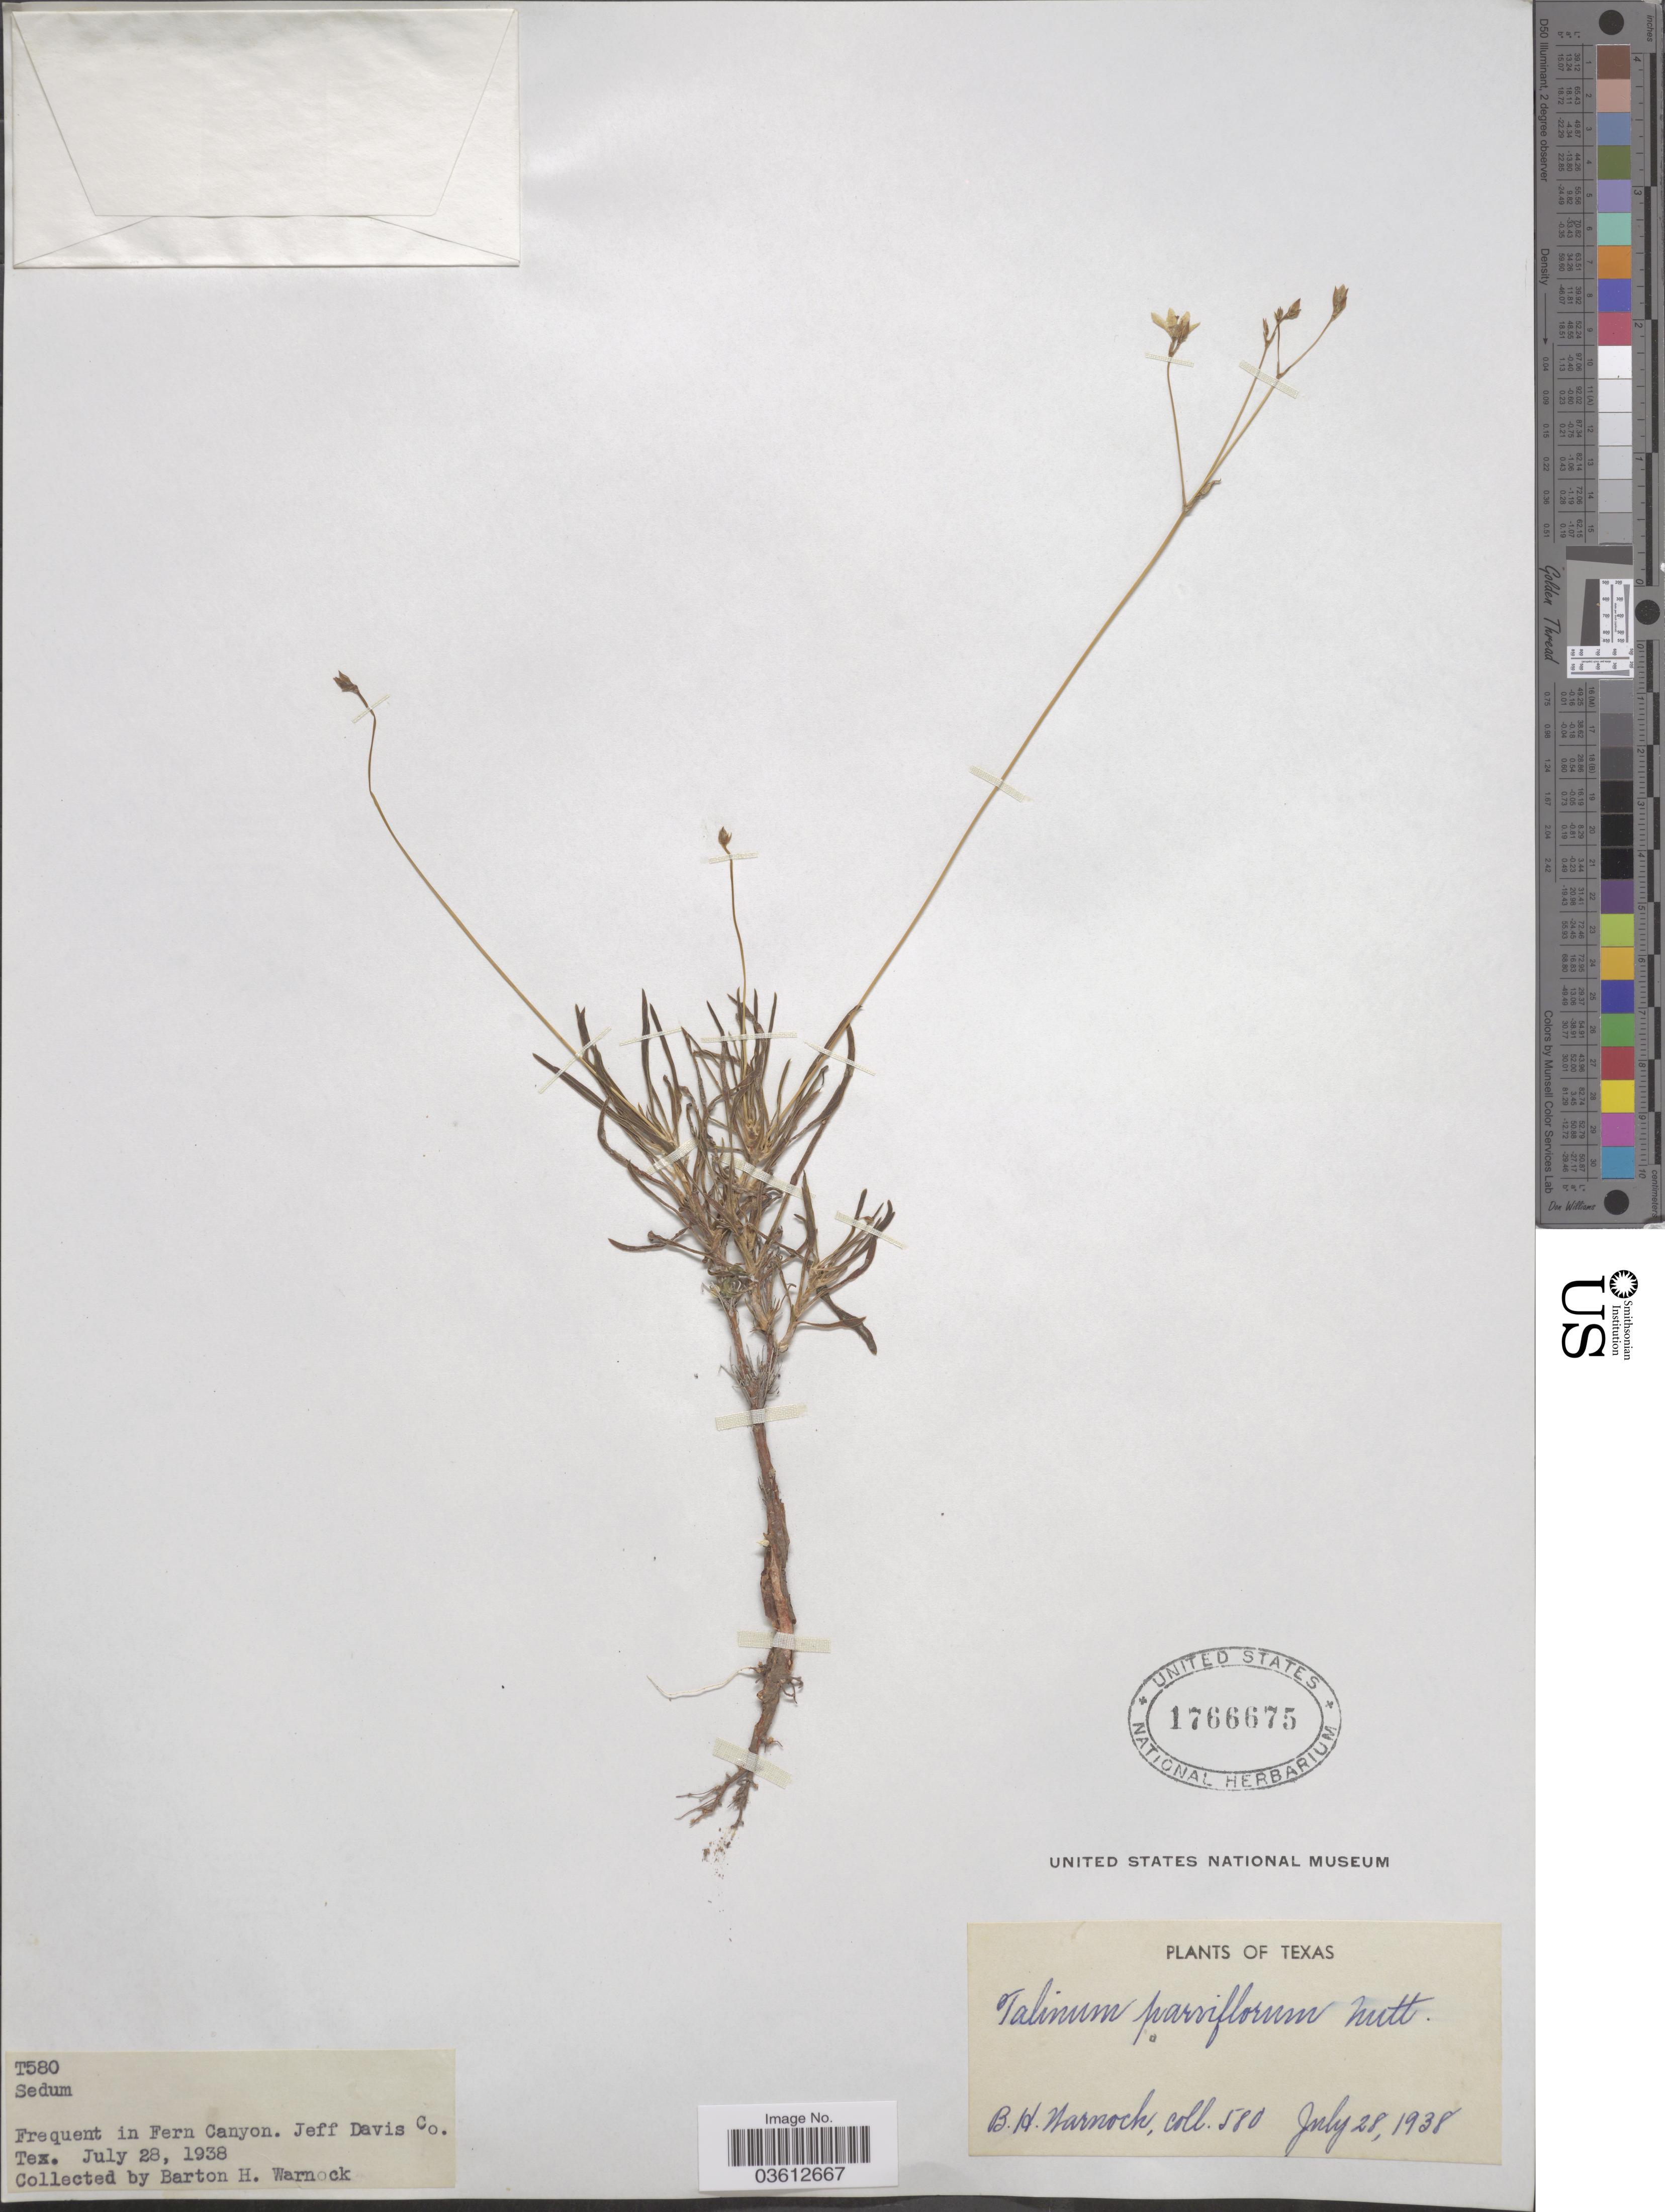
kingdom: Plantae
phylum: Tracheophyta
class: Magnoliopsida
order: Caryophyllales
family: Talinaceae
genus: Talinum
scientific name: Talinum parviflorum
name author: Nutt.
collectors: B. H. Warnock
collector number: T580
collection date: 1938-07-28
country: United States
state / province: Texas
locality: In Fern Canyon. Jeff Davis Co.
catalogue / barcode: US 1766675